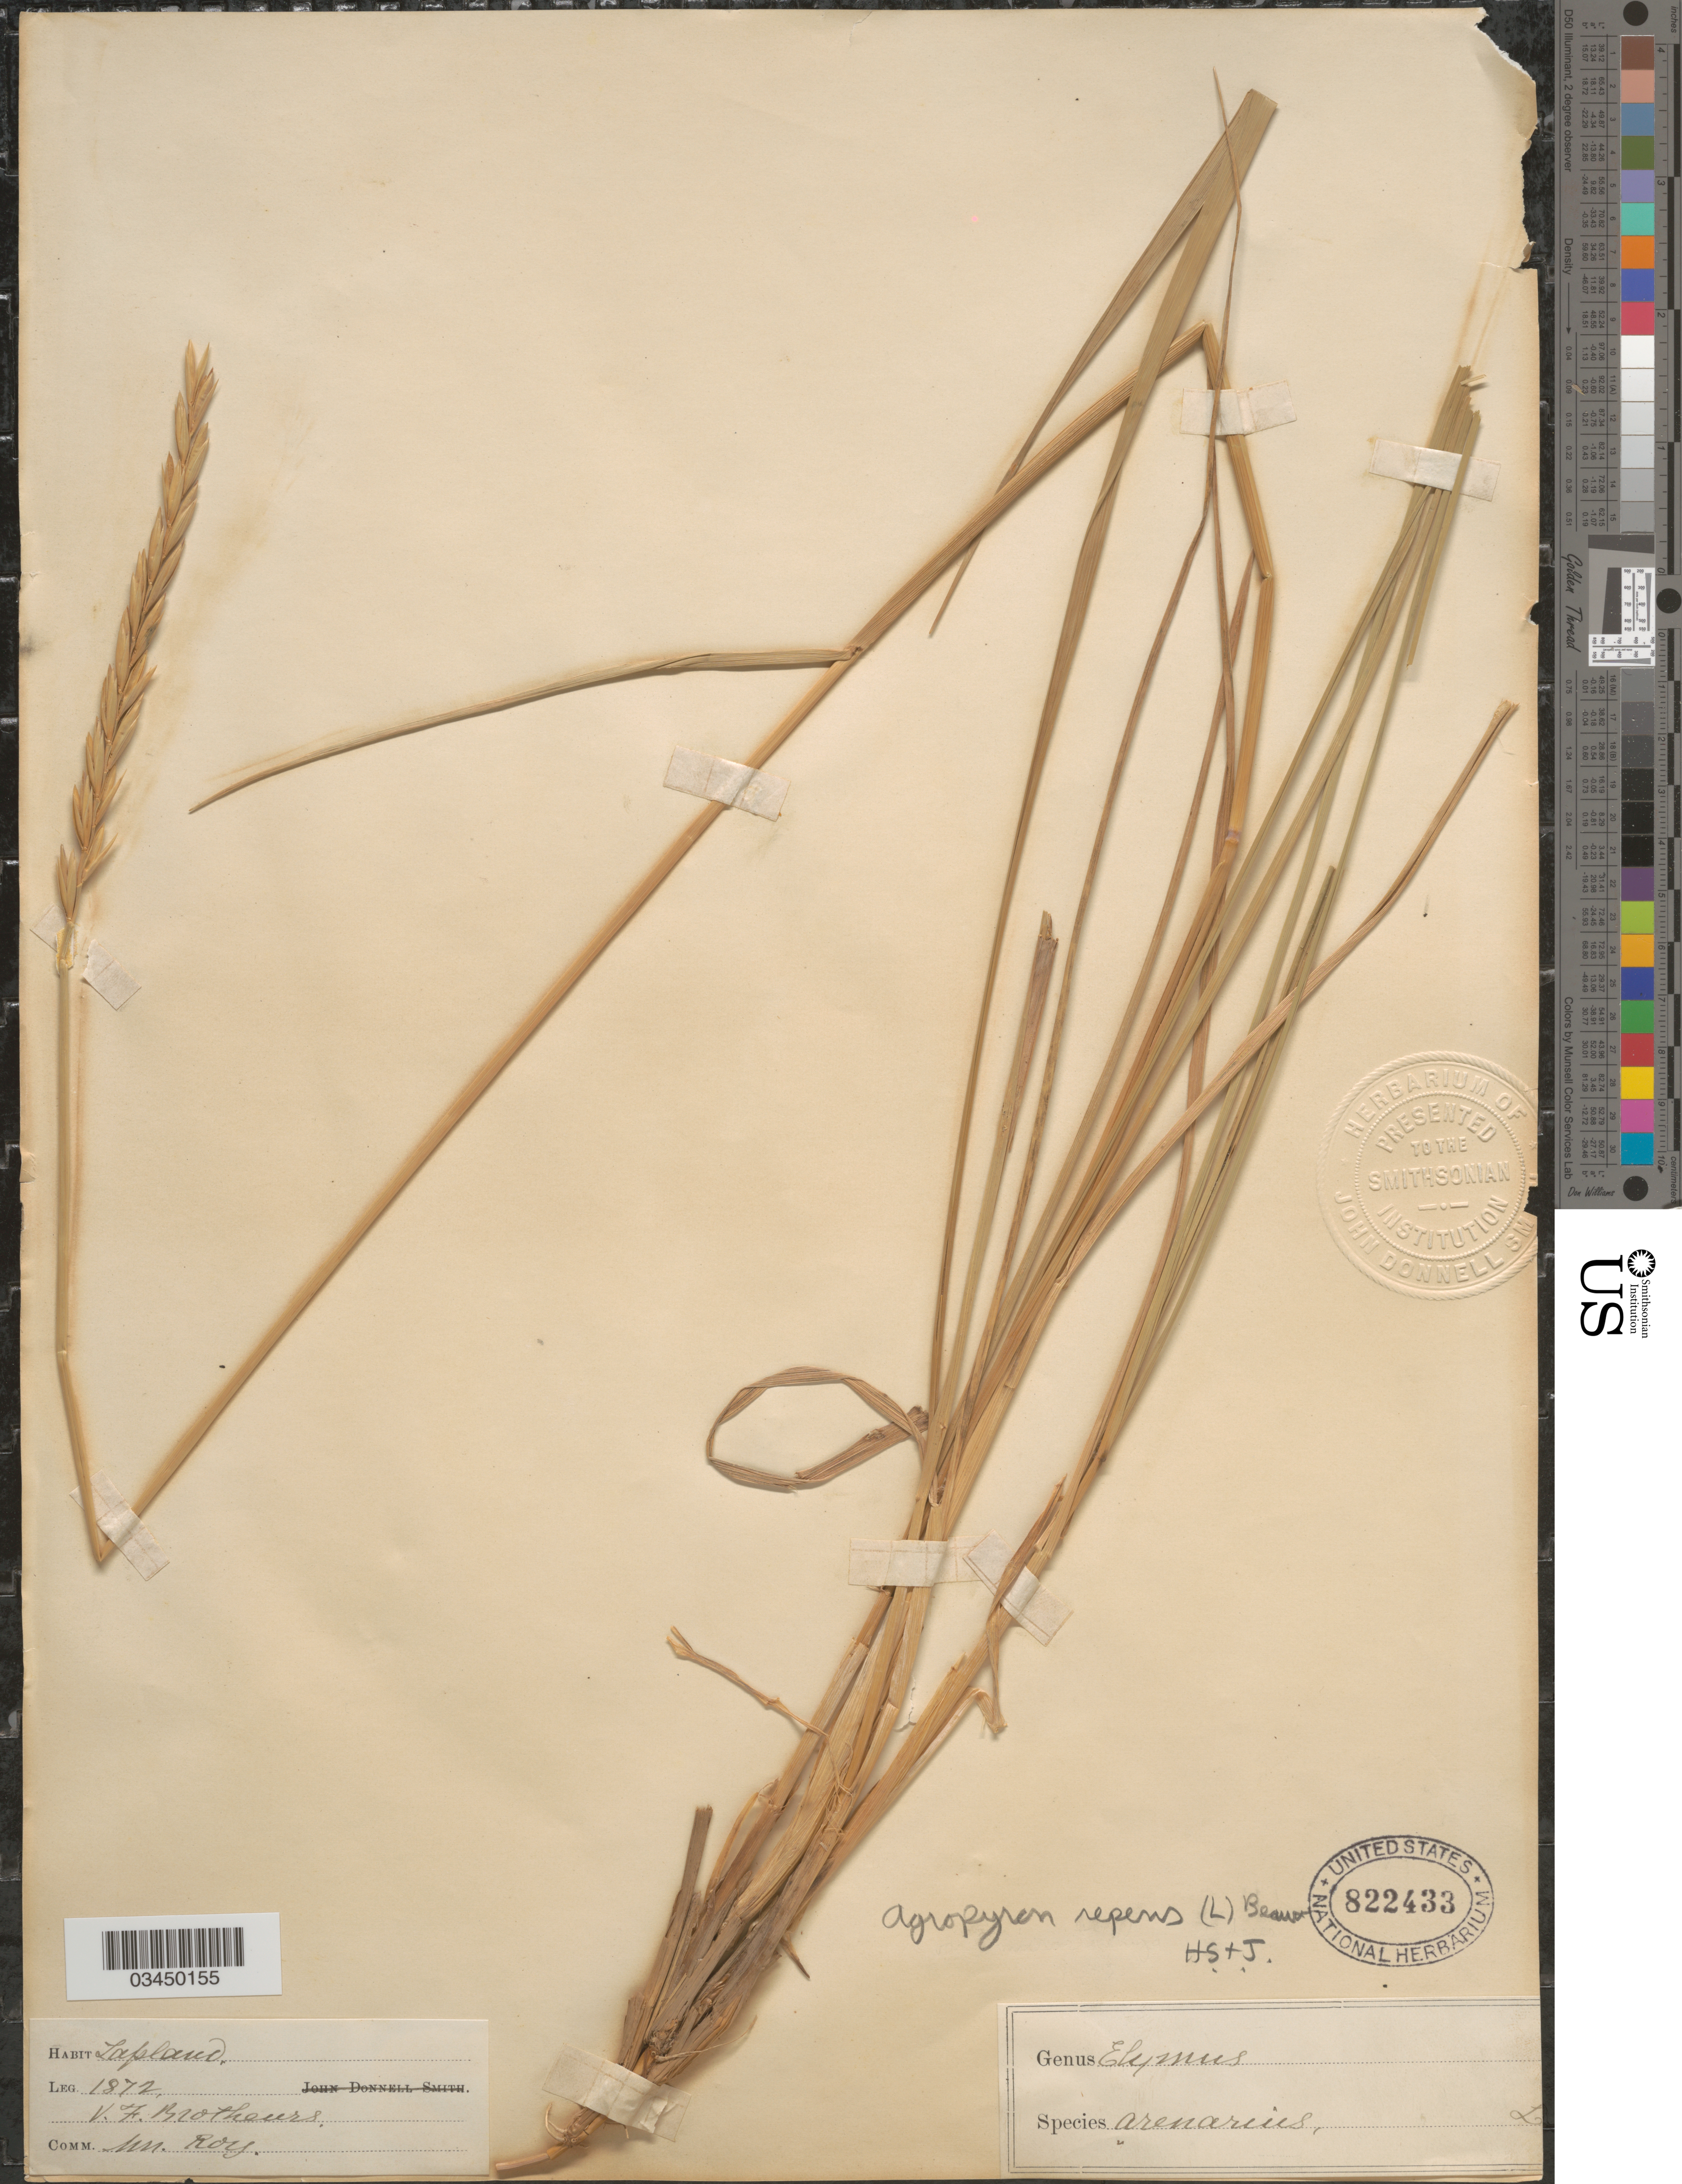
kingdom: Plantae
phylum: Tracheophyta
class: Liliopsida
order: Poales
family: Poaceae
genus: Elymus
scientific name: Elymus sp.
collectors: V. F. Brotherus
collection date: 1872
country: Finland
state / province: Lappi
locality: Lapland.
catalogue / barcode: US 822433